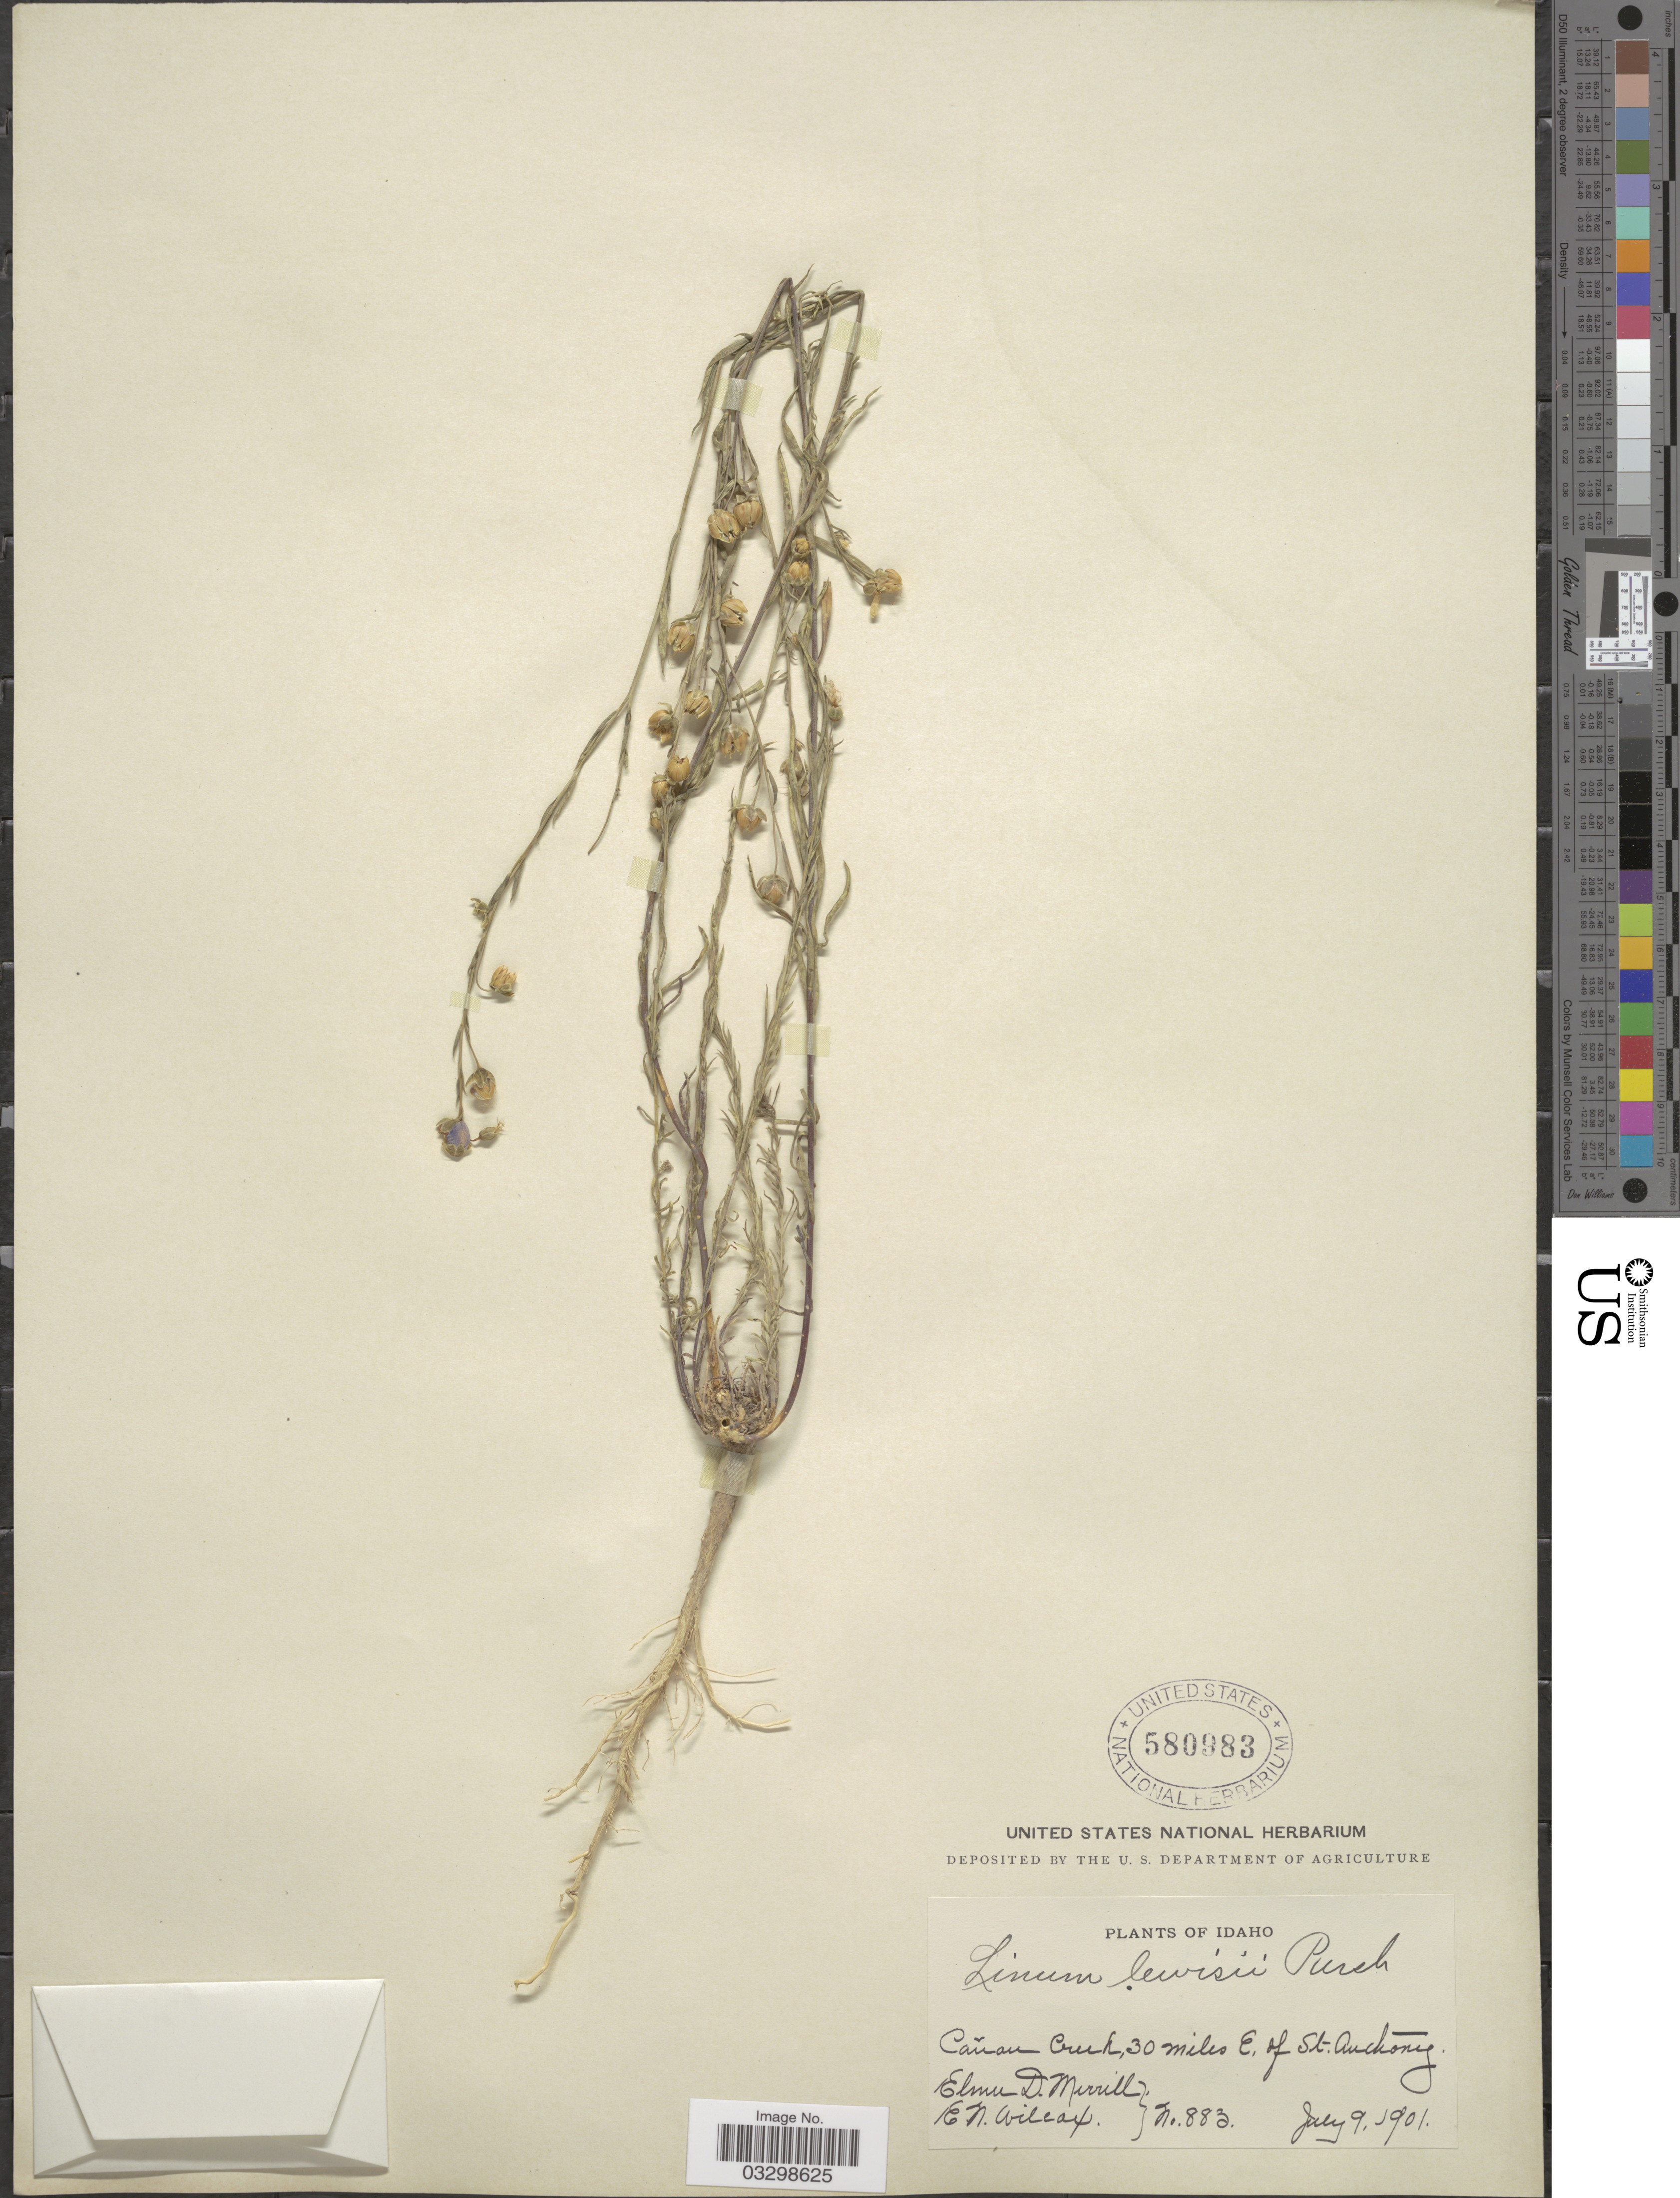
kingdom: Plantae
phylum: Tracheophyta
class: Magnoliopsida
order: Malpighiales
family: Linaceae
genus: Linum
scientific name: Linum lewisii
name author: Pursh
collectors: E. D. Merrill & E. Wilcox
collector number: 883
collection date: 1901-07-09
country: United States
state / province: Idaho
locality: Cañon Creek, 30 miles E. of Anthony.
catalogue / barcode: US 580983